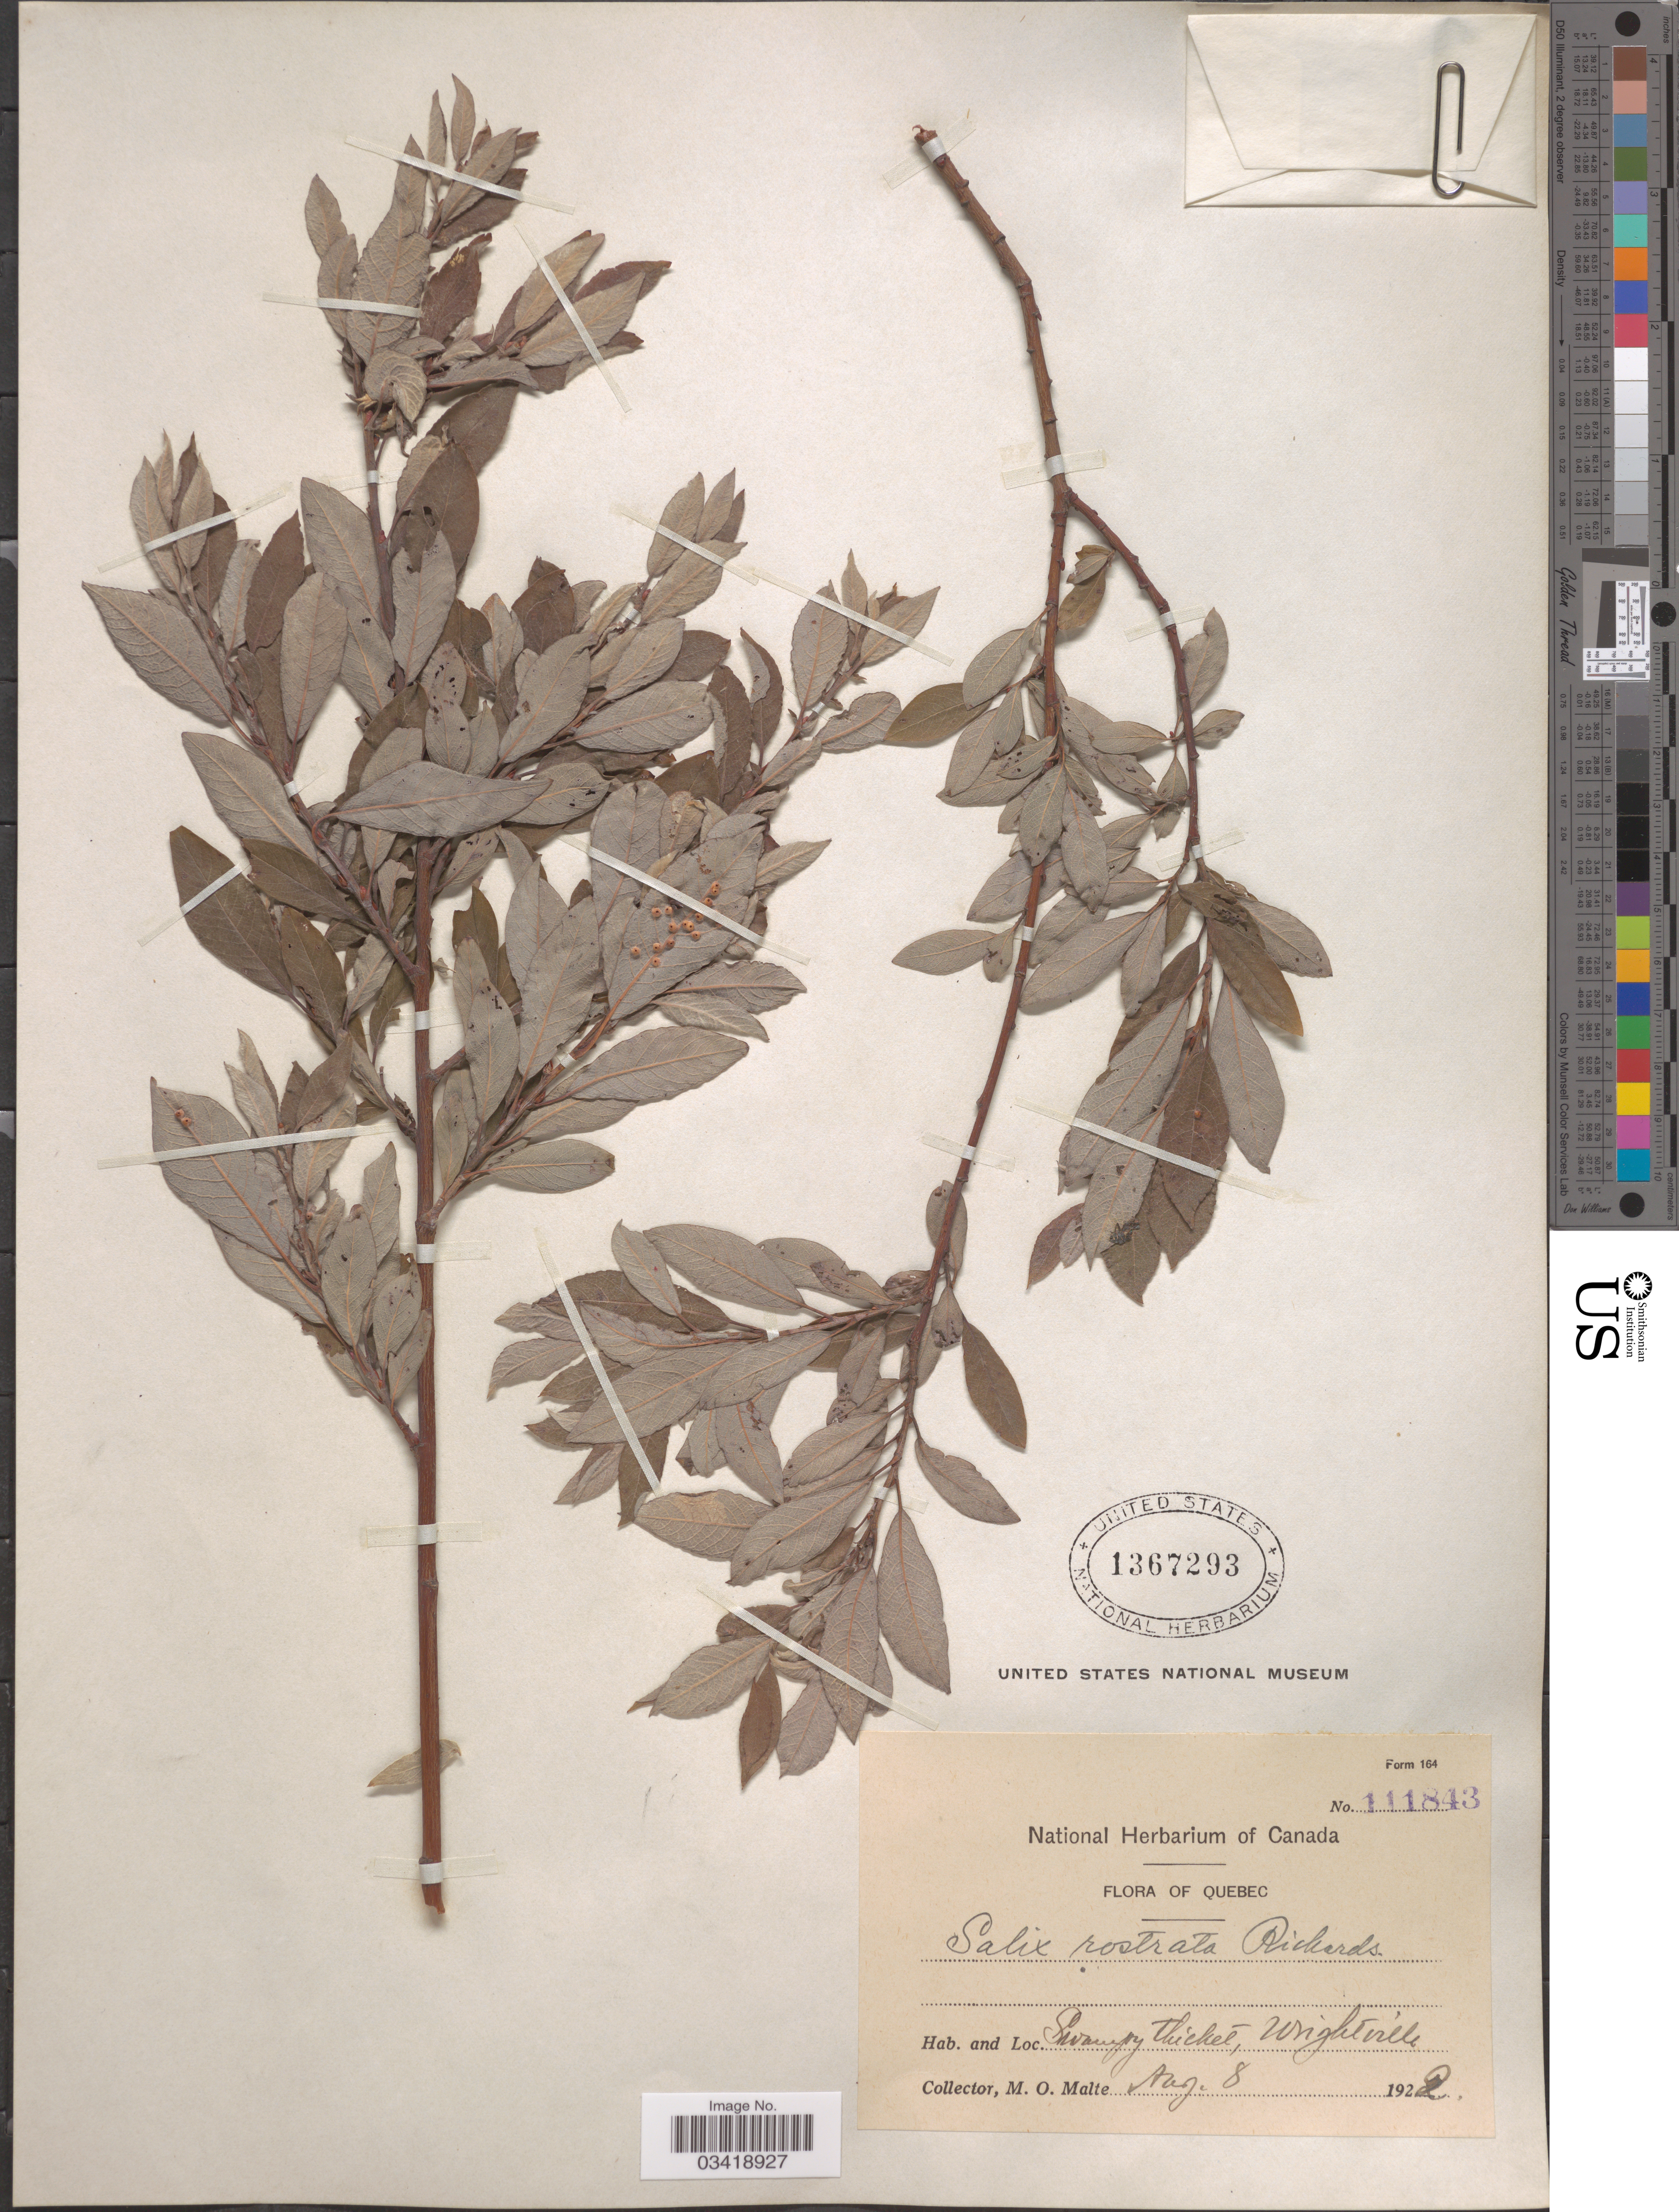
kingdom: Plantae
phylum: Tracheophyta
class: Magnoliopsida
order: Malpighiales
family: Salicaceae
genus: Salix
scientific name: Salix bebbiana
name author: Sarg.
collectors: M. O. Malte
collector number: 111843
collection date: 1922-08-08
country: Canada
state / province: Quebec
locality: Swampy thicket, Wrightville.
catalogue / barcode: US 1367293